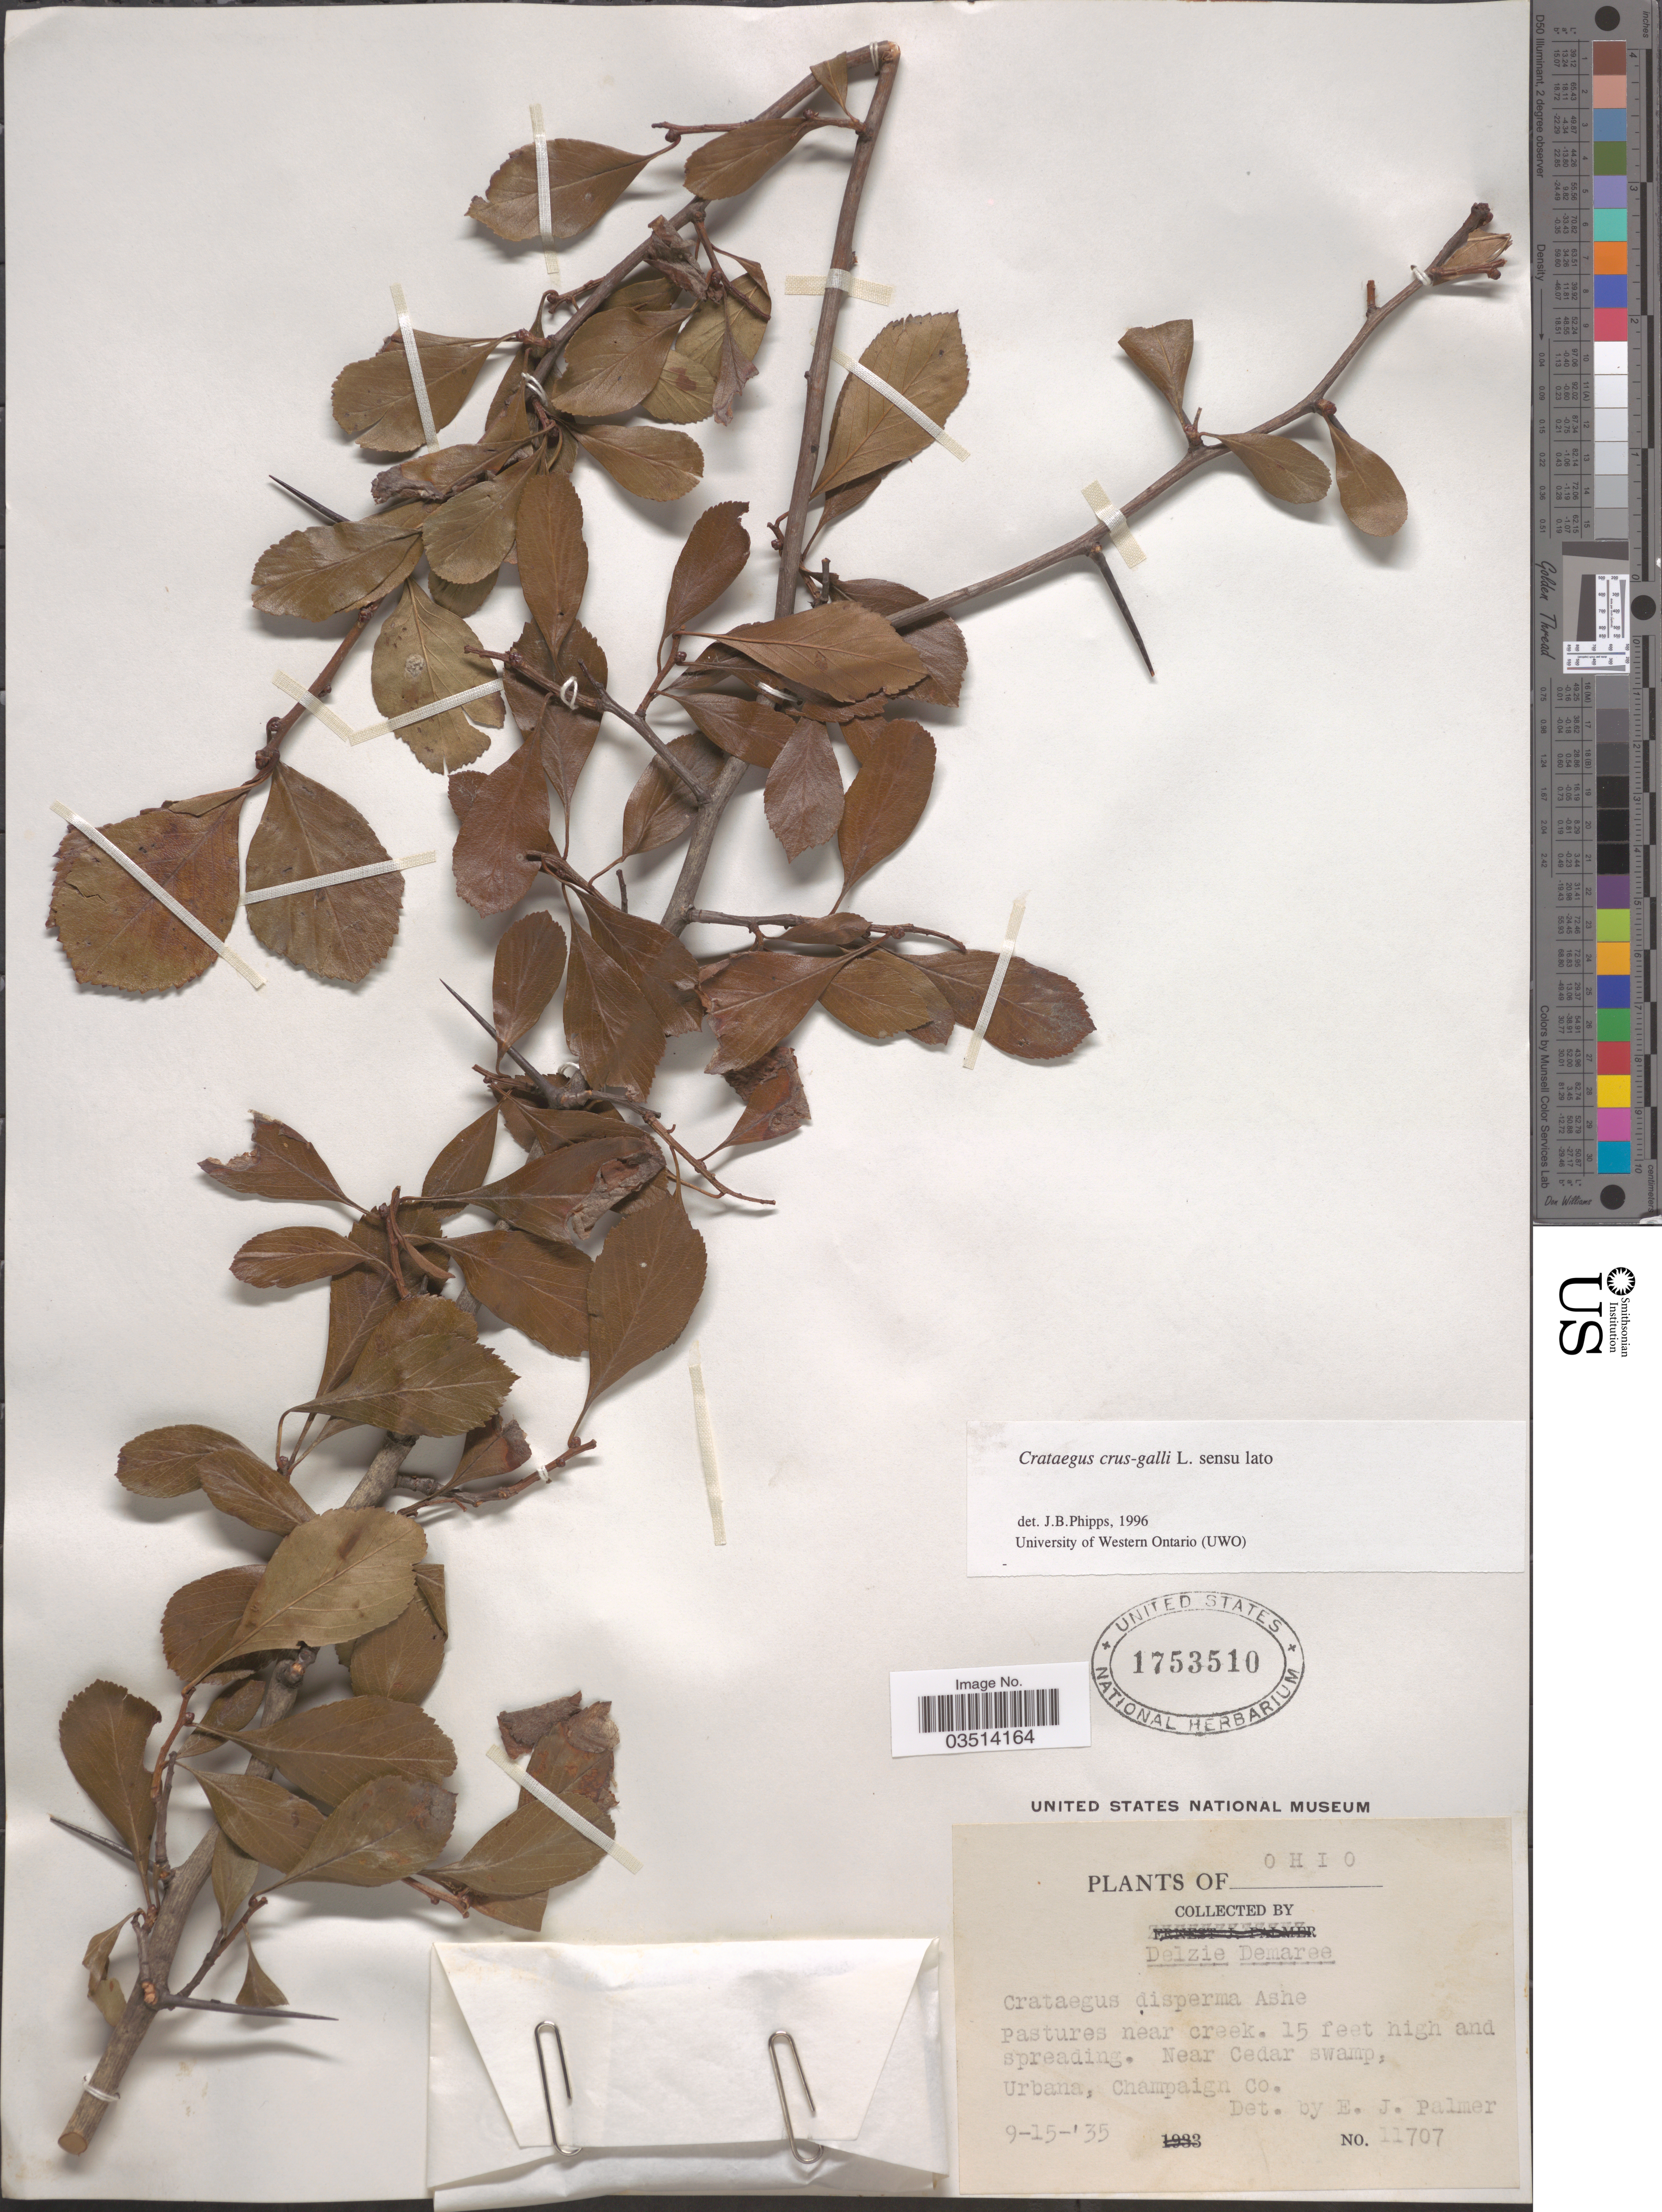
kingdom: Plantae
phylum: Tracheophyta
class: Magnoliopsida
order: Rosales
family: Rosaceae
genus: Crataegus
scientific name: Crataegus crus-galli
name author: L.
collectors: D. Demaree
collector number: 11707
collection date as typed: Transcribed d/m/y: 15/9/35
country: United States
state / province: Ohio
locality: Near Cedar swamp, Urbana, Champaign Co.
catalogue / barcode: US 1753510